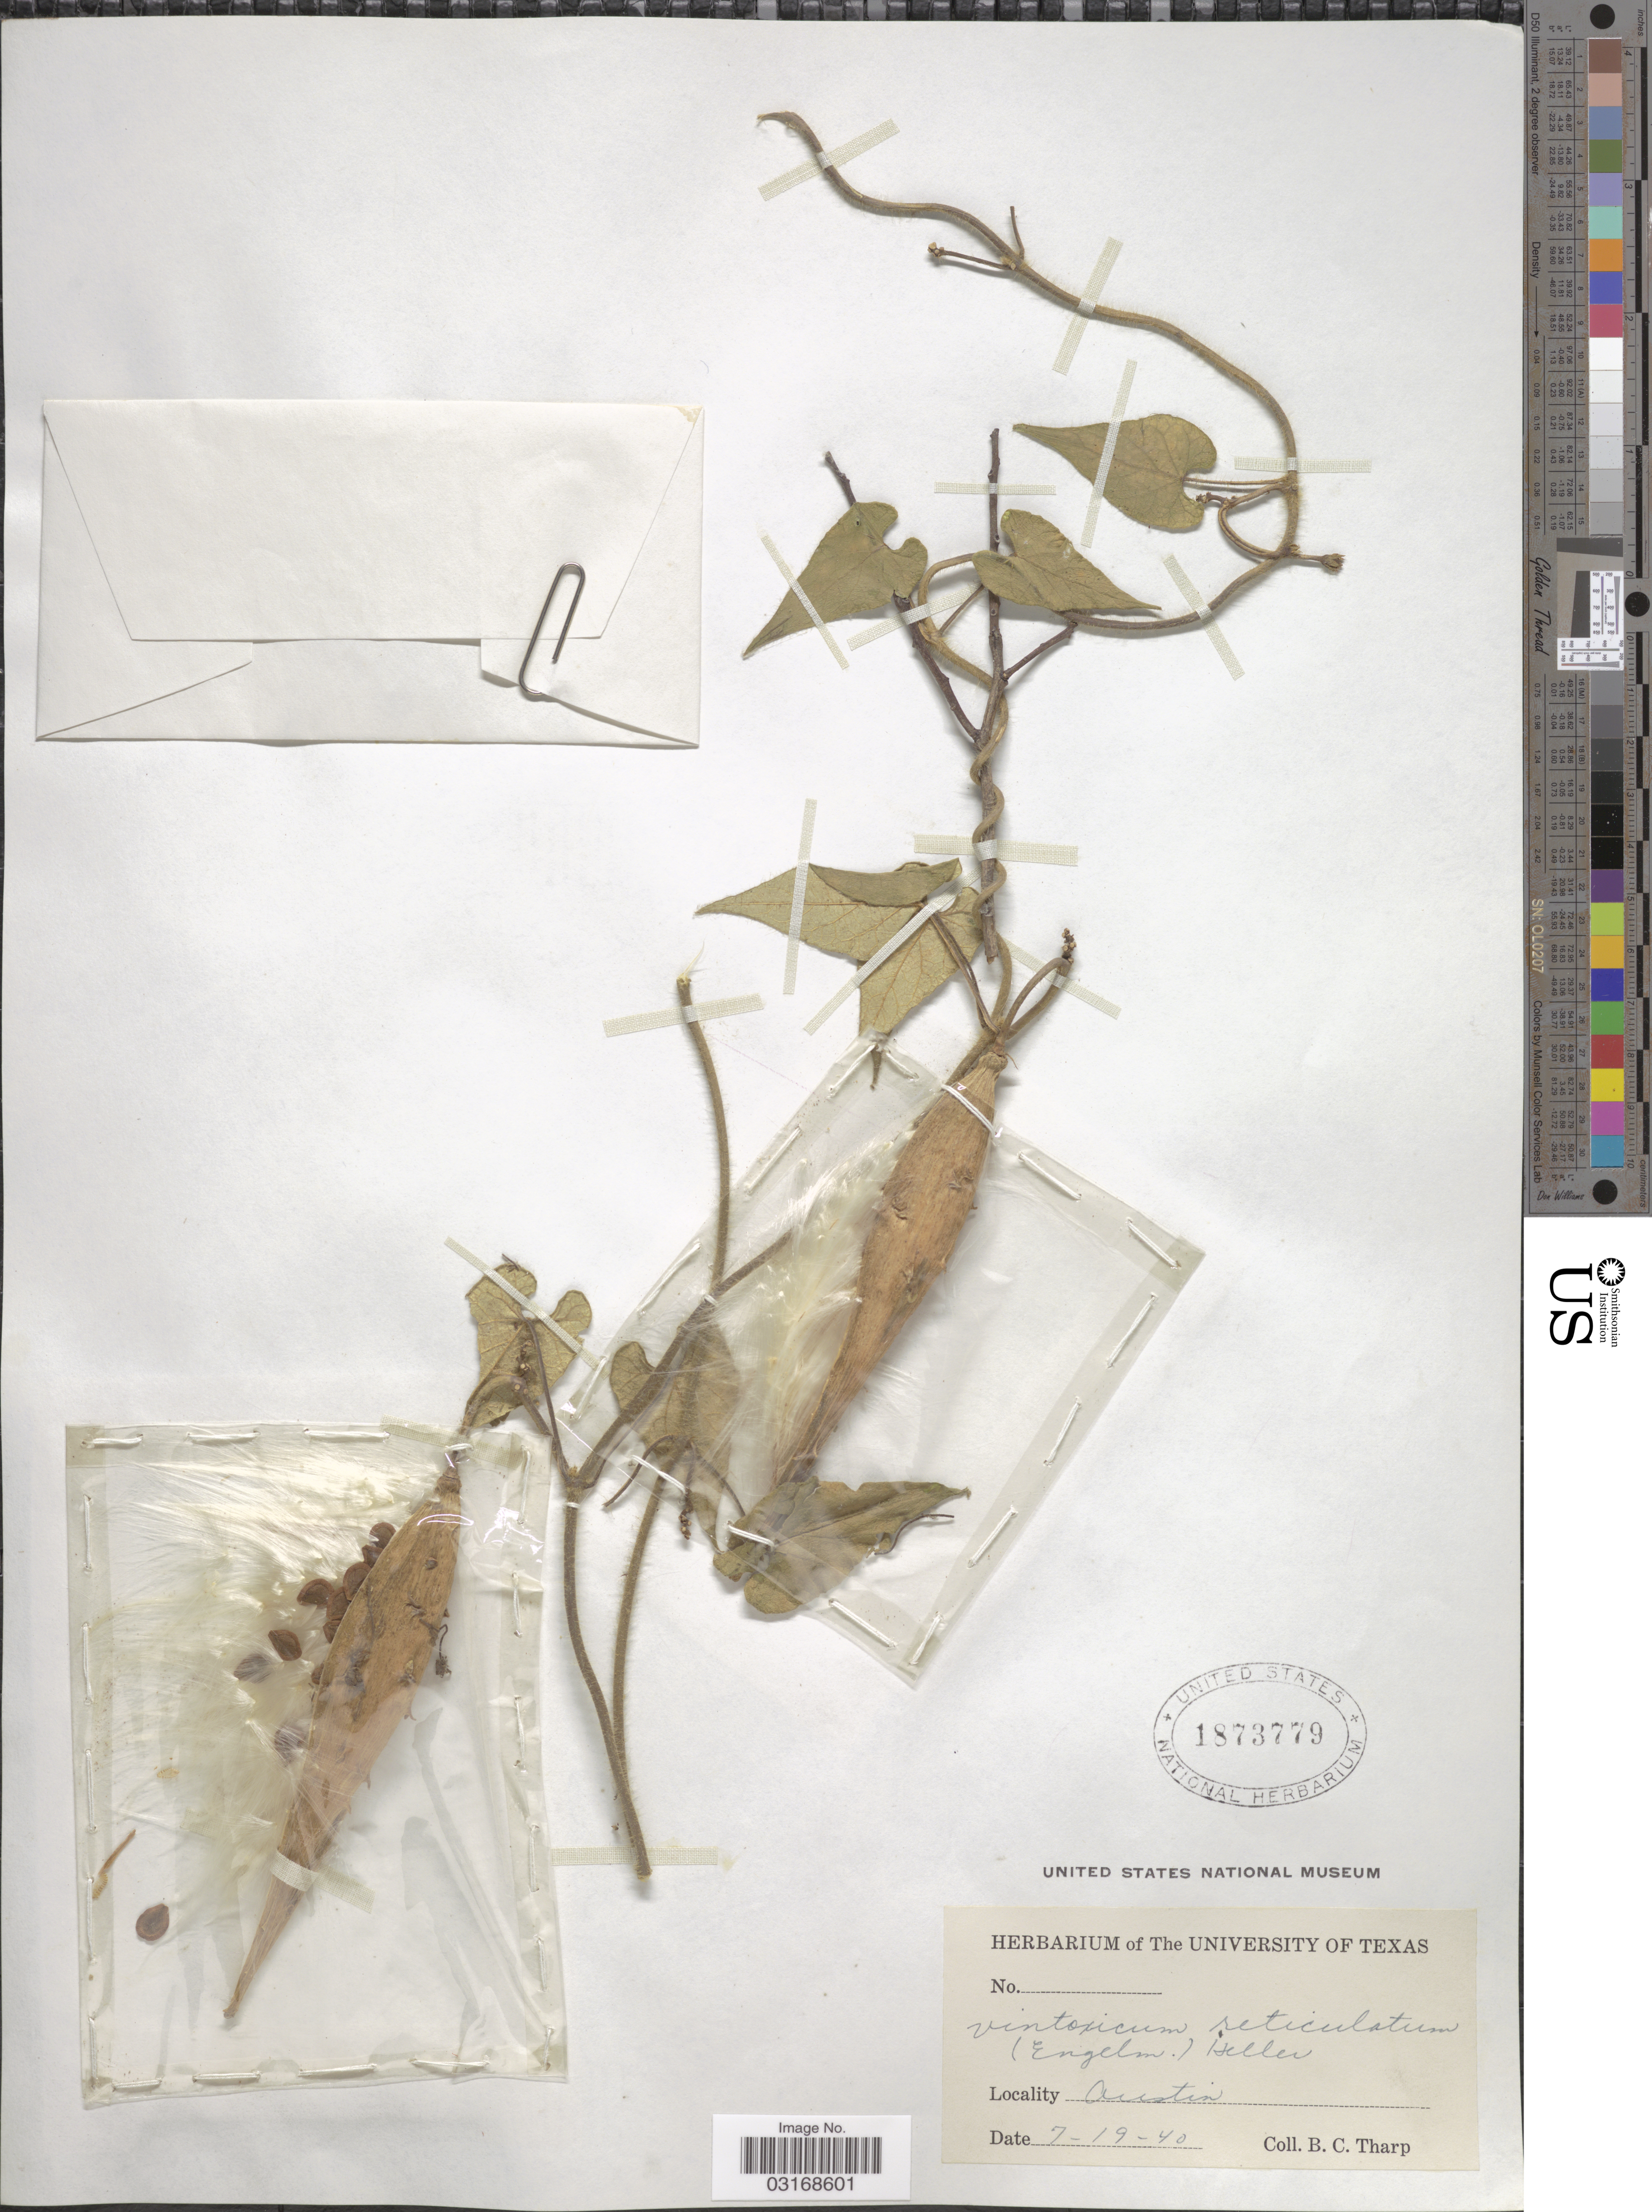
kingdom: Plantae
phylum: Tracheophyta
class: Magnoliopsida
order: Gentianales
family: Apocynaceae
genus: Matelea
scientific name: Matelea reticulata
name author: (Engelm. ex A. Gray) Woodson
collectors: B. C. Tharp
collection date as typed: Transcribed d/m/y: 19/7/40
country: United States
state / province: Texas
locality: Austin.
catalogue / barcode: US 1873779